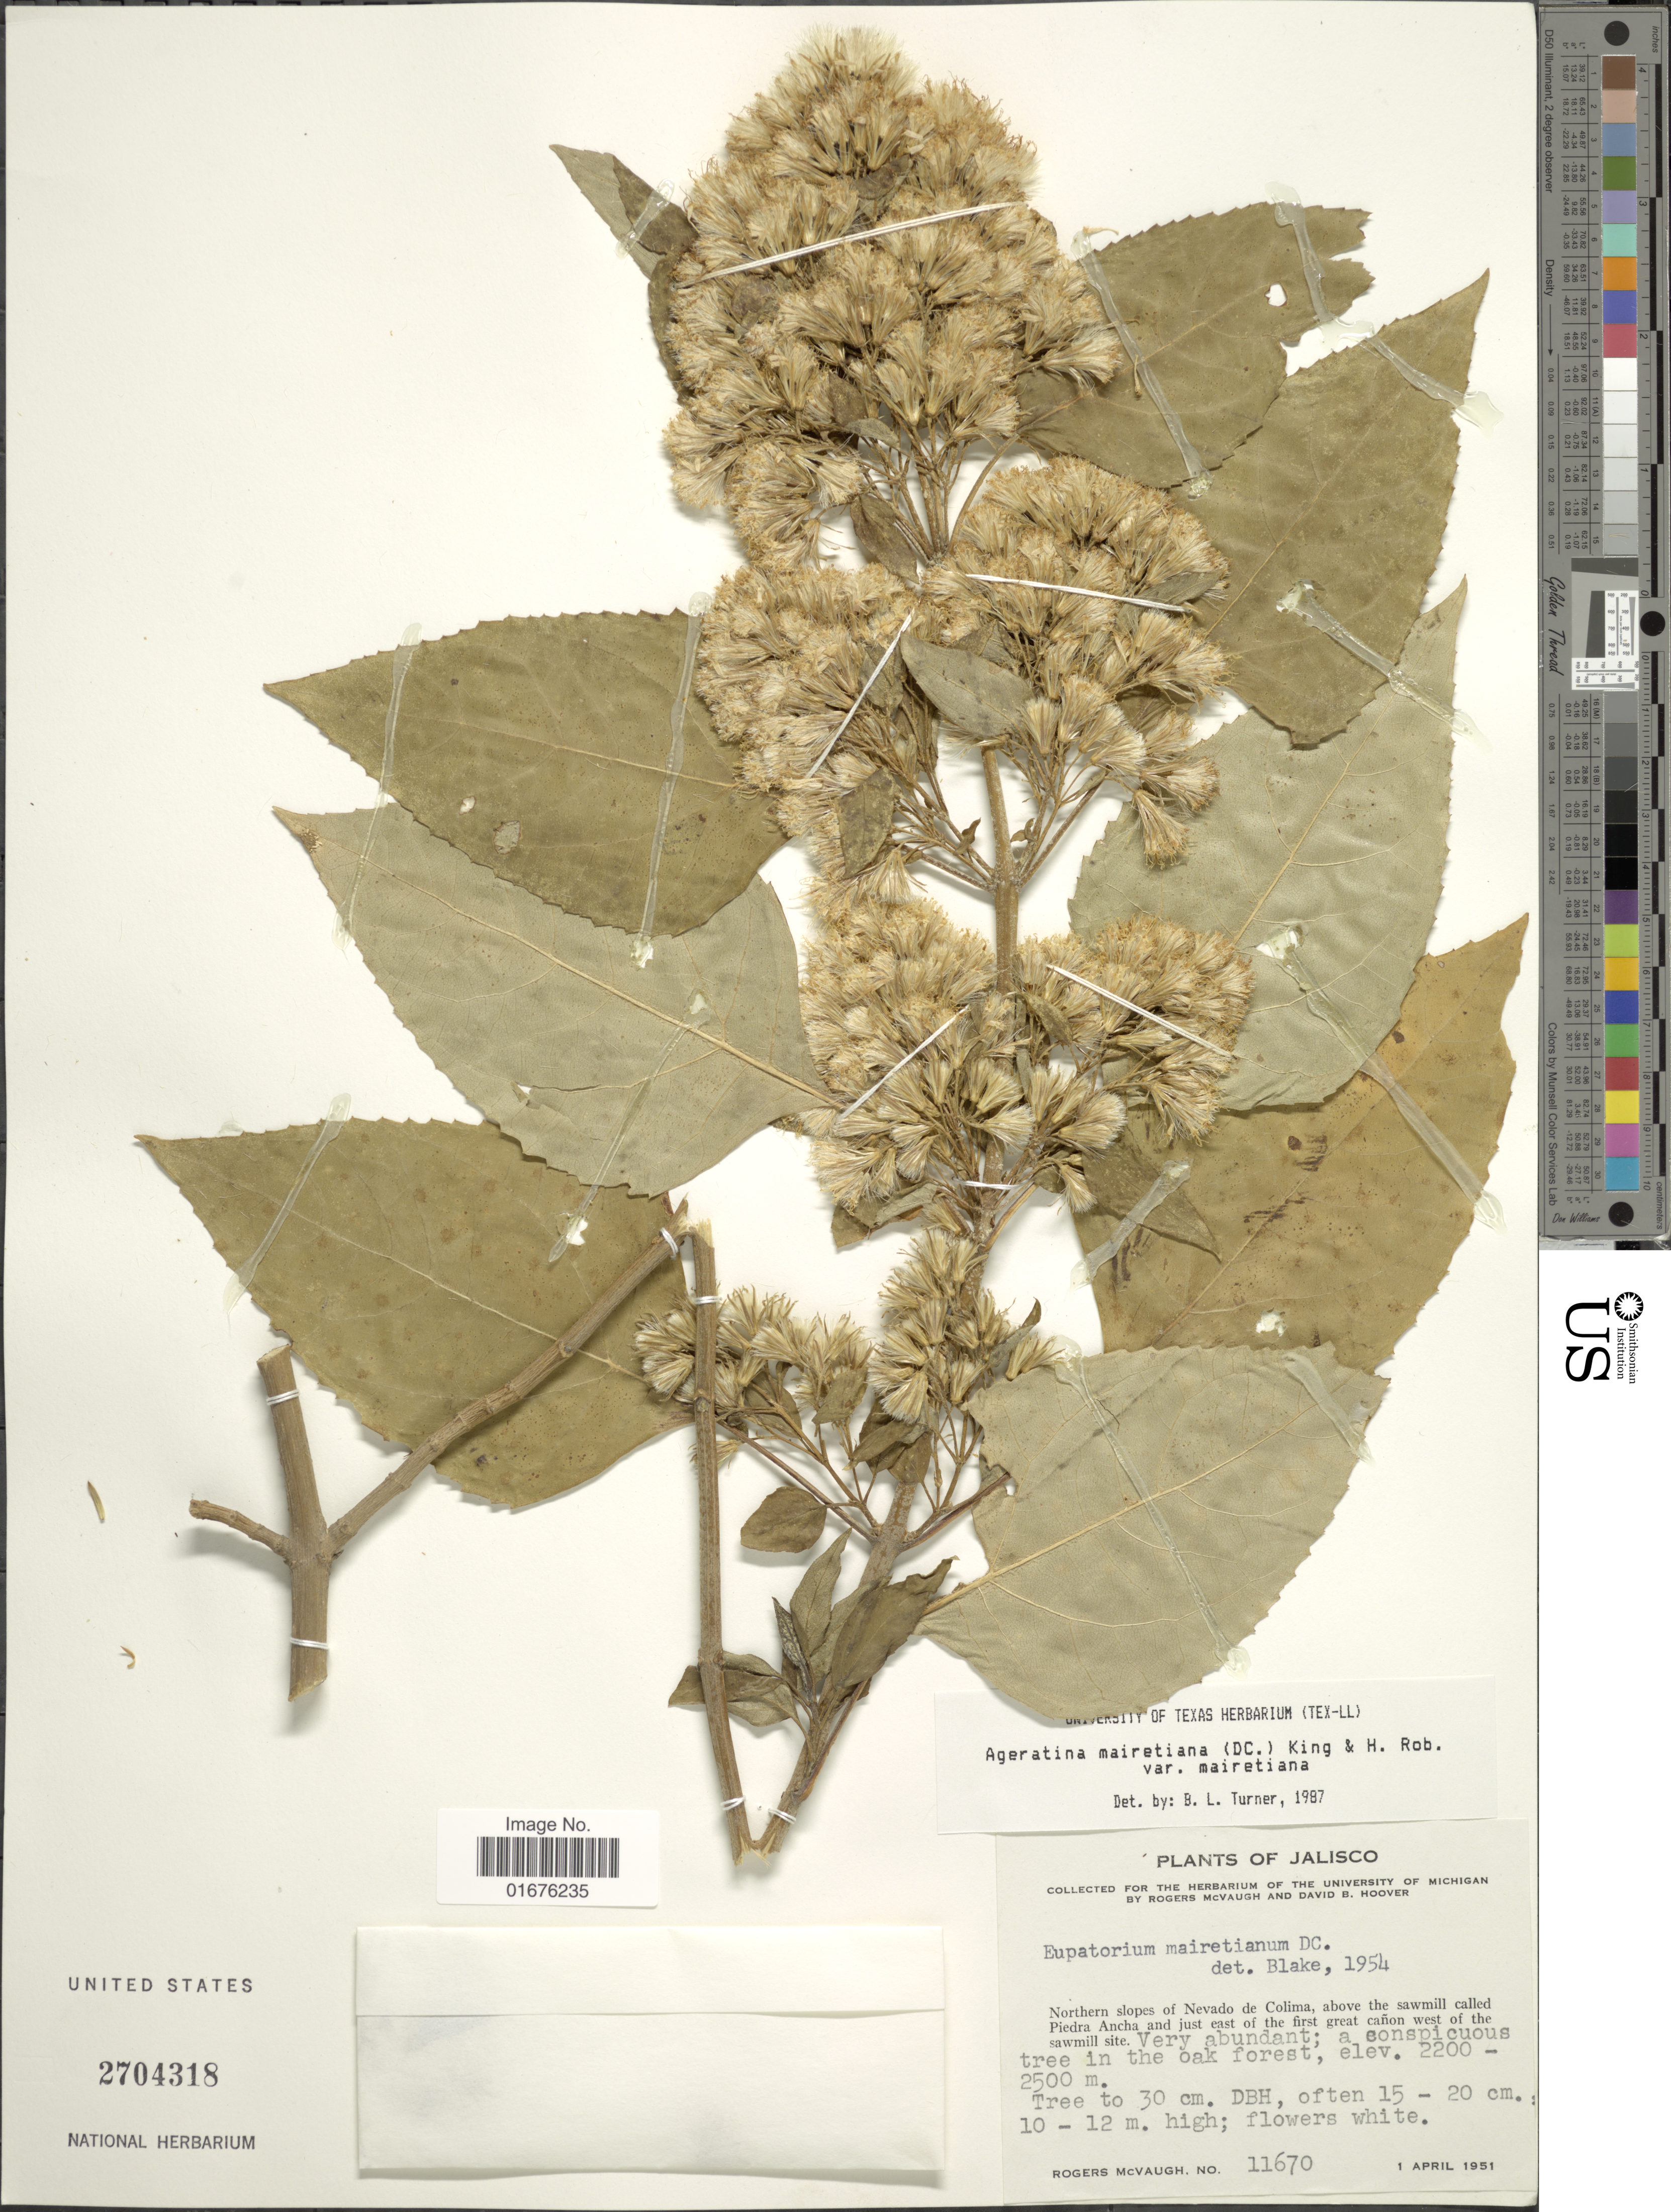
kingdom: Plantae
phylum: Tracheophyta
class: Magnoliopsida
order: Asterales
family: Asteraceae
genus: Ageratina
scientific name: Ageratina mairetiana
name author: (DC.) R.M. King & H. Rob.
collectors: R. McVaugh & D. B. Hoover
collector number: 11670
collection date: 1951-04-01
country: Mexico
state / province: Jalisco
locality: Northern slopes of Nevado de Colima, above the sawmill called Pierda Ancha and just east of the first cañon west of the sawmill site, very abundant; a conspicuous tree in the oak forest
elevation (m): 2200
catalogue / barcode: US 2704318